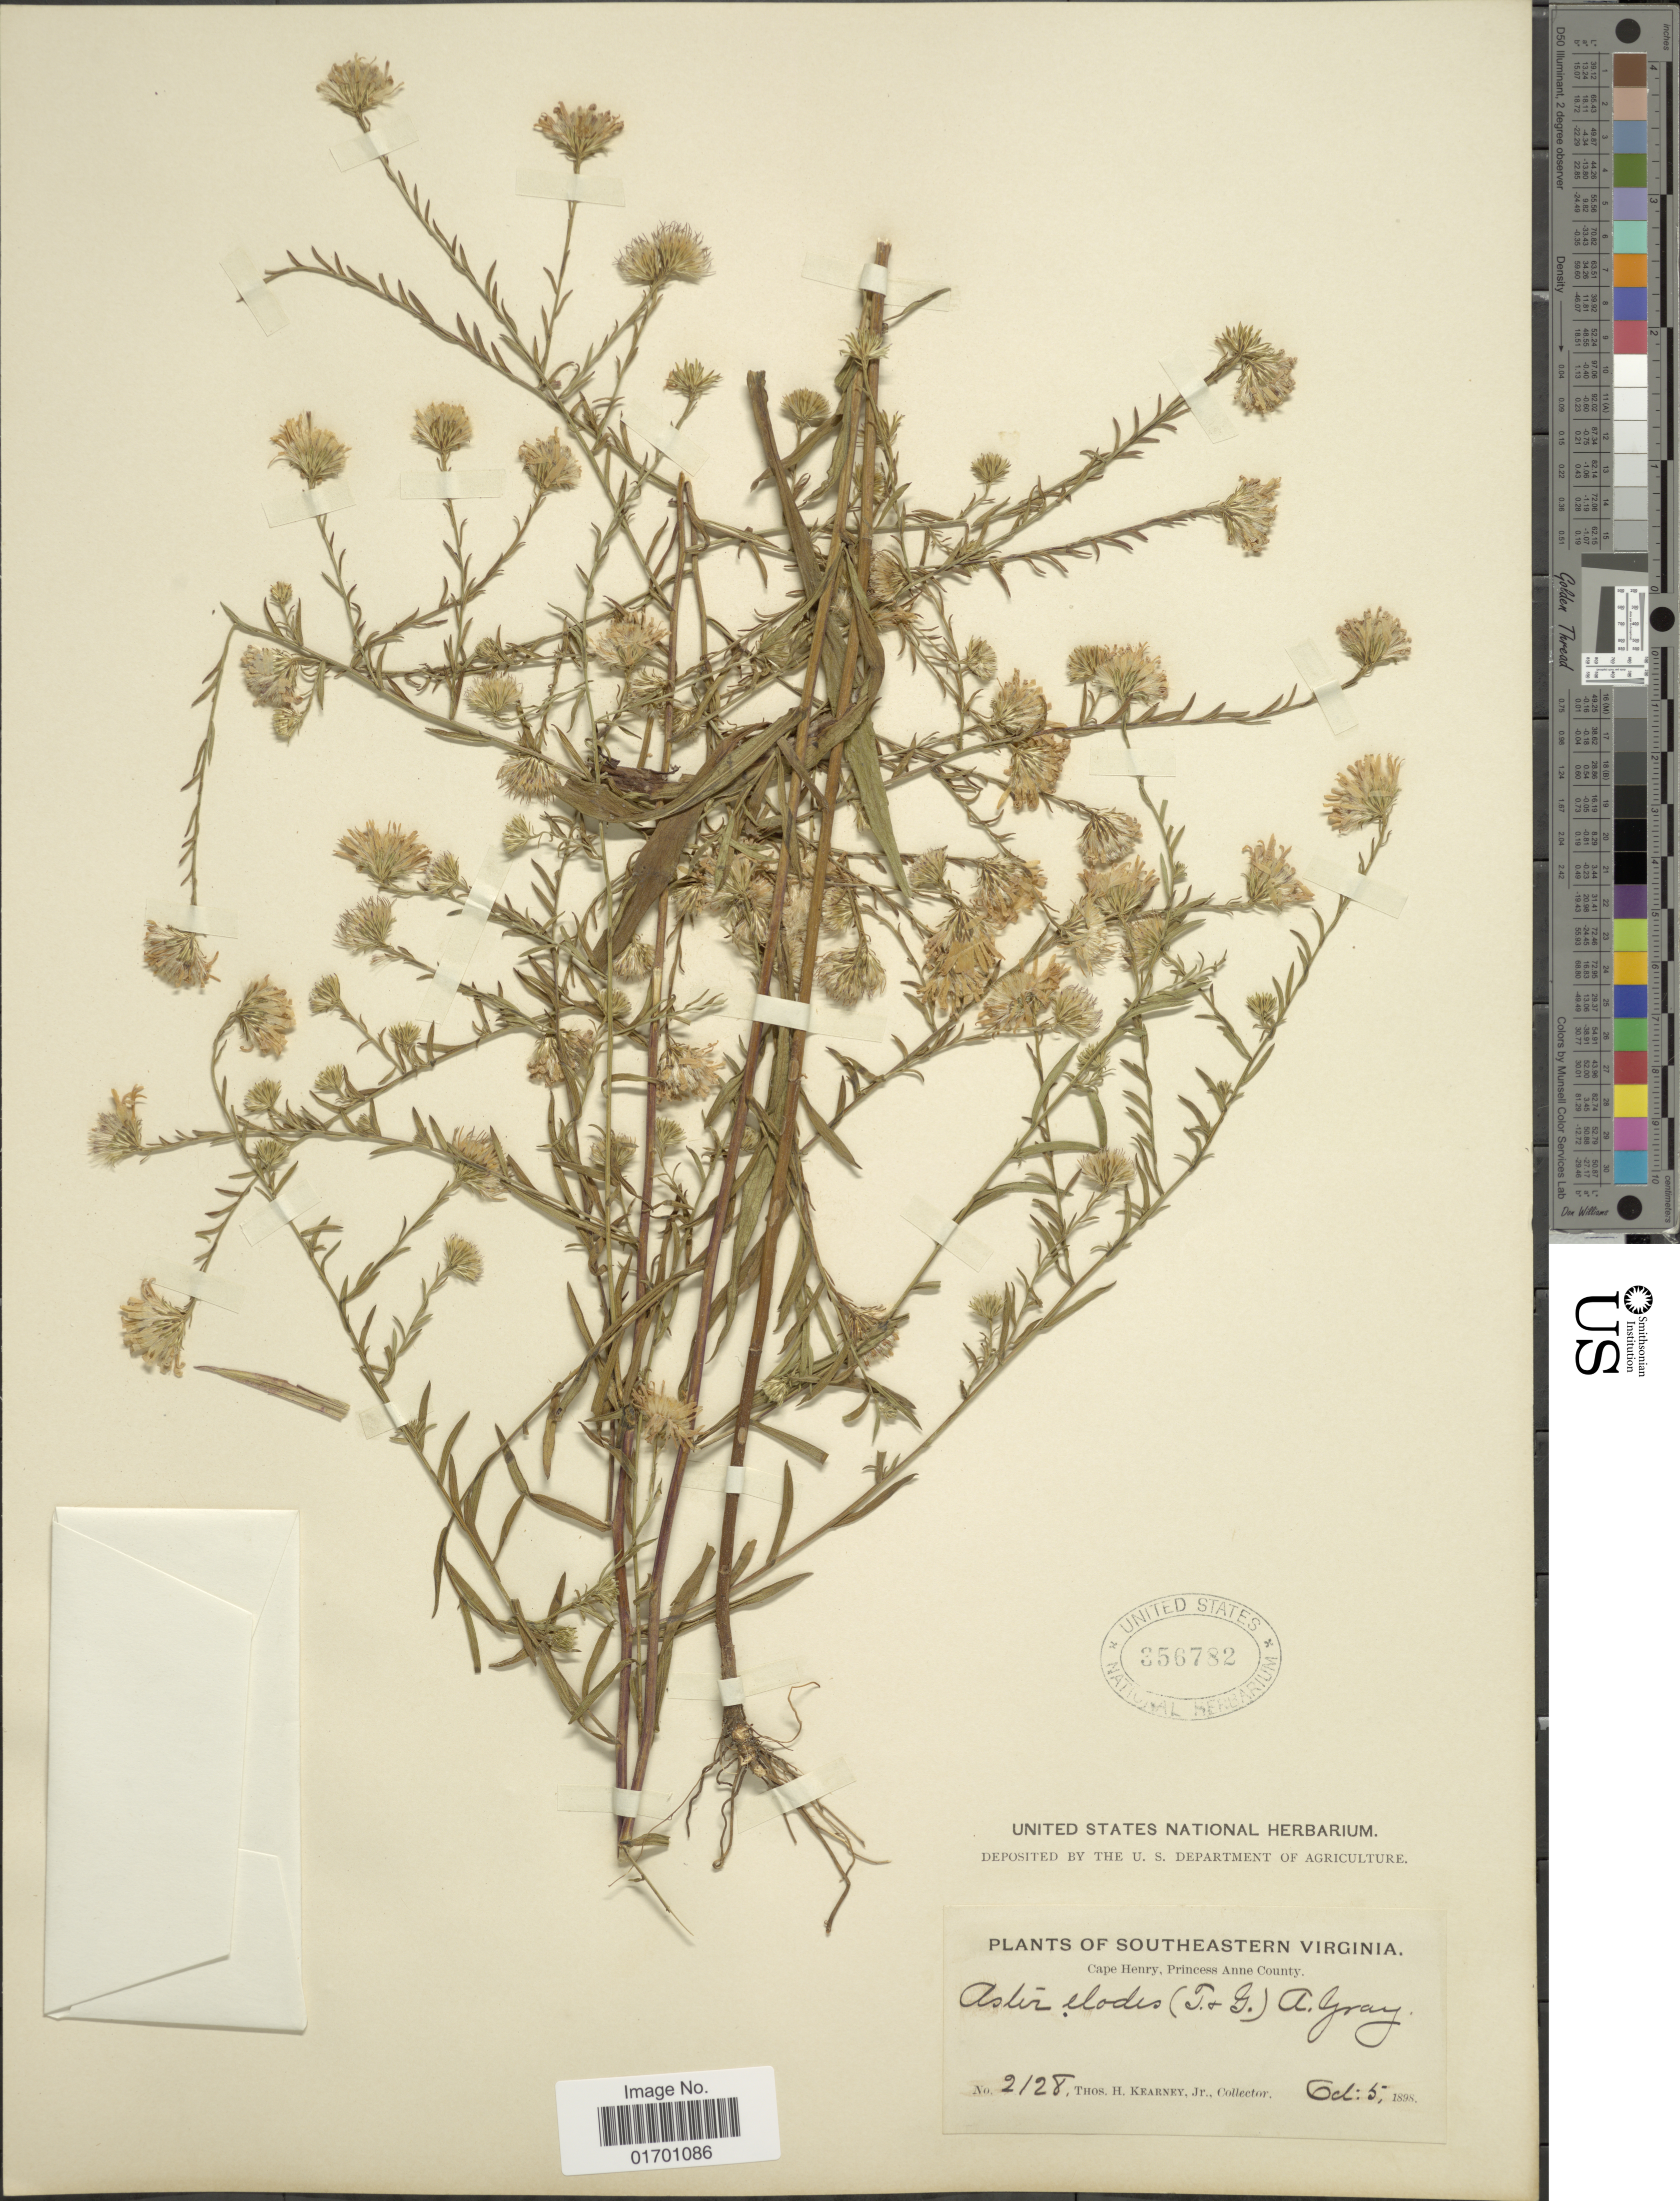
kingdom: Plantae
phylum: Tracheophyta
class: Magnoliopsida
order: Asterales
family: Asteraceae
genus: Symphyotrichum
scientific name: Symphyotrichum novi-belgii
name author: (L.) G.L. Nesom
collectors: T. H. Kearney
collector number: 2128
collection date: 1898-10-05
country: United States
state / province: Virginia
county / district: City of Virginia Beach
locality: Southeastern Virginia. Cape Henry, Princess Anne (=historic county name) County.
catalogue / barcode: US 356782